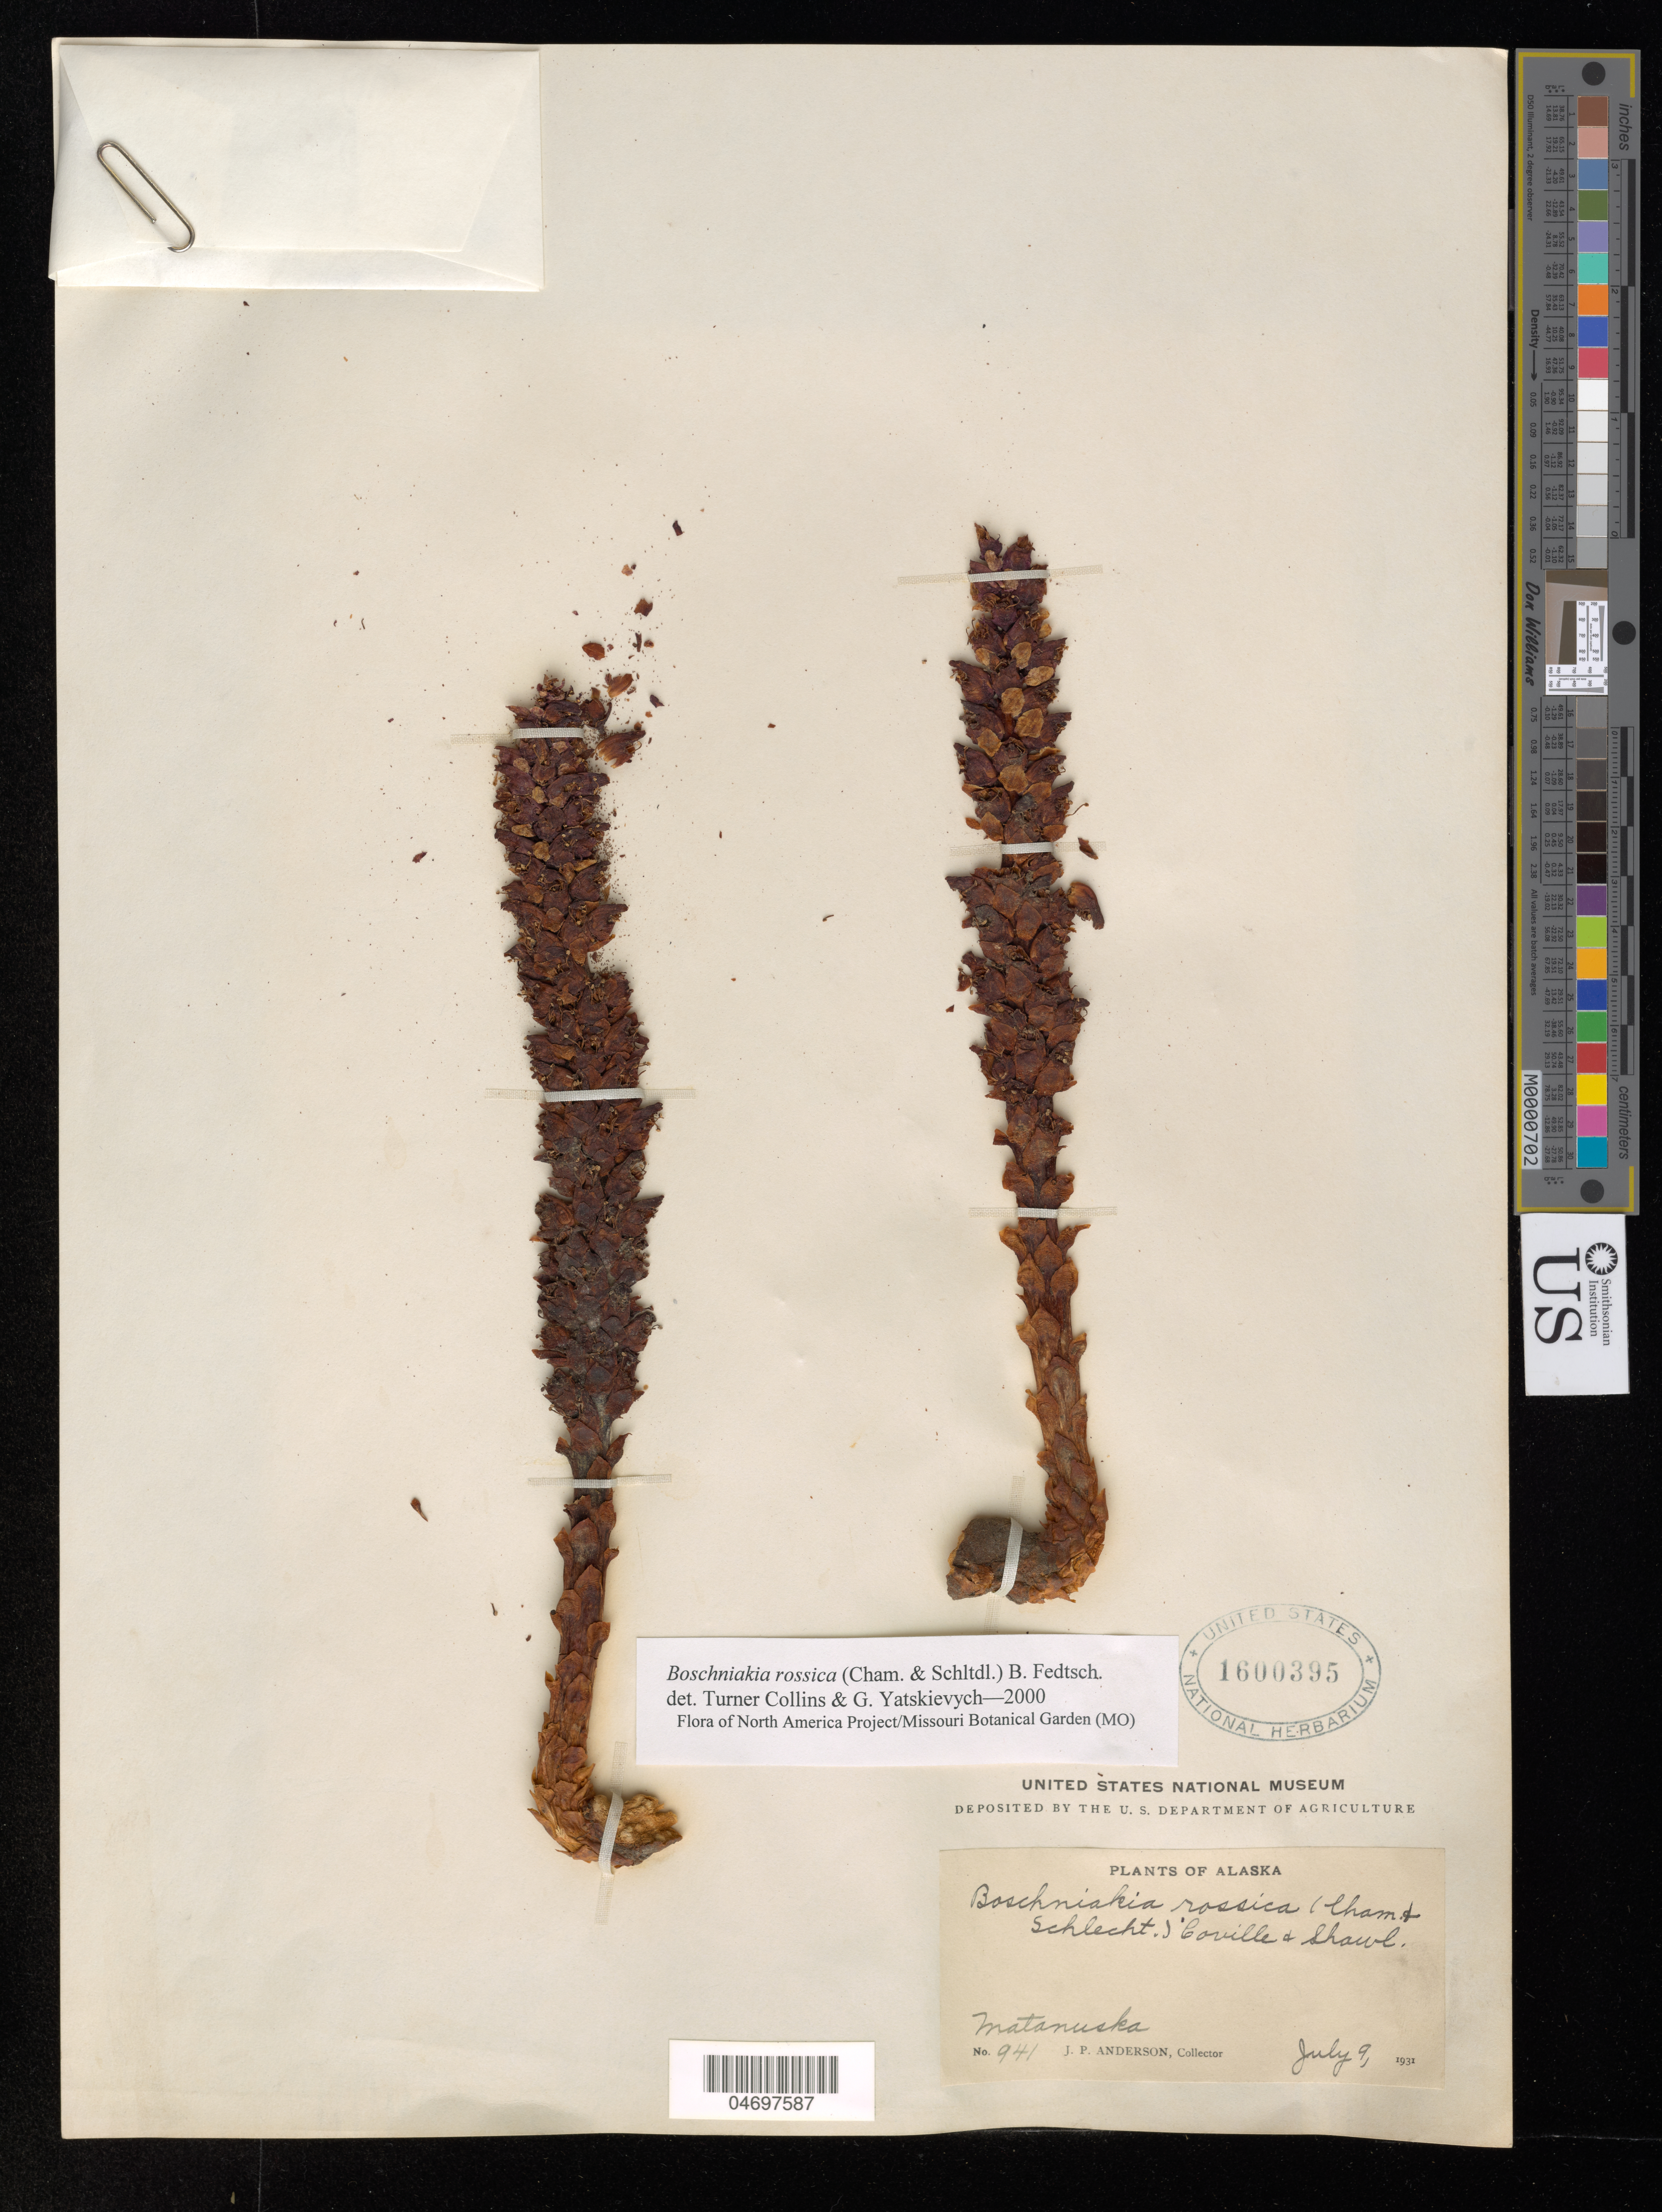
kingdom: Plantae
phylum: Tracheophyta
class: Magnoliopsida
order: Lamiales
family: Orobanchaceae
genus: Boschniakia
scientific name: Boschniakia rossica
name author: (Cham. & Schltdl.) B. Fedtsch.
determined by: Collins, L. T.; Yatskievych, G. A.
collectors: J. P. Anderson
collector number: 941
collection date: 1931-07-09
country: United States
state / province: Alaska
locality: Matanuska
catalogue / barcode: US 1600395